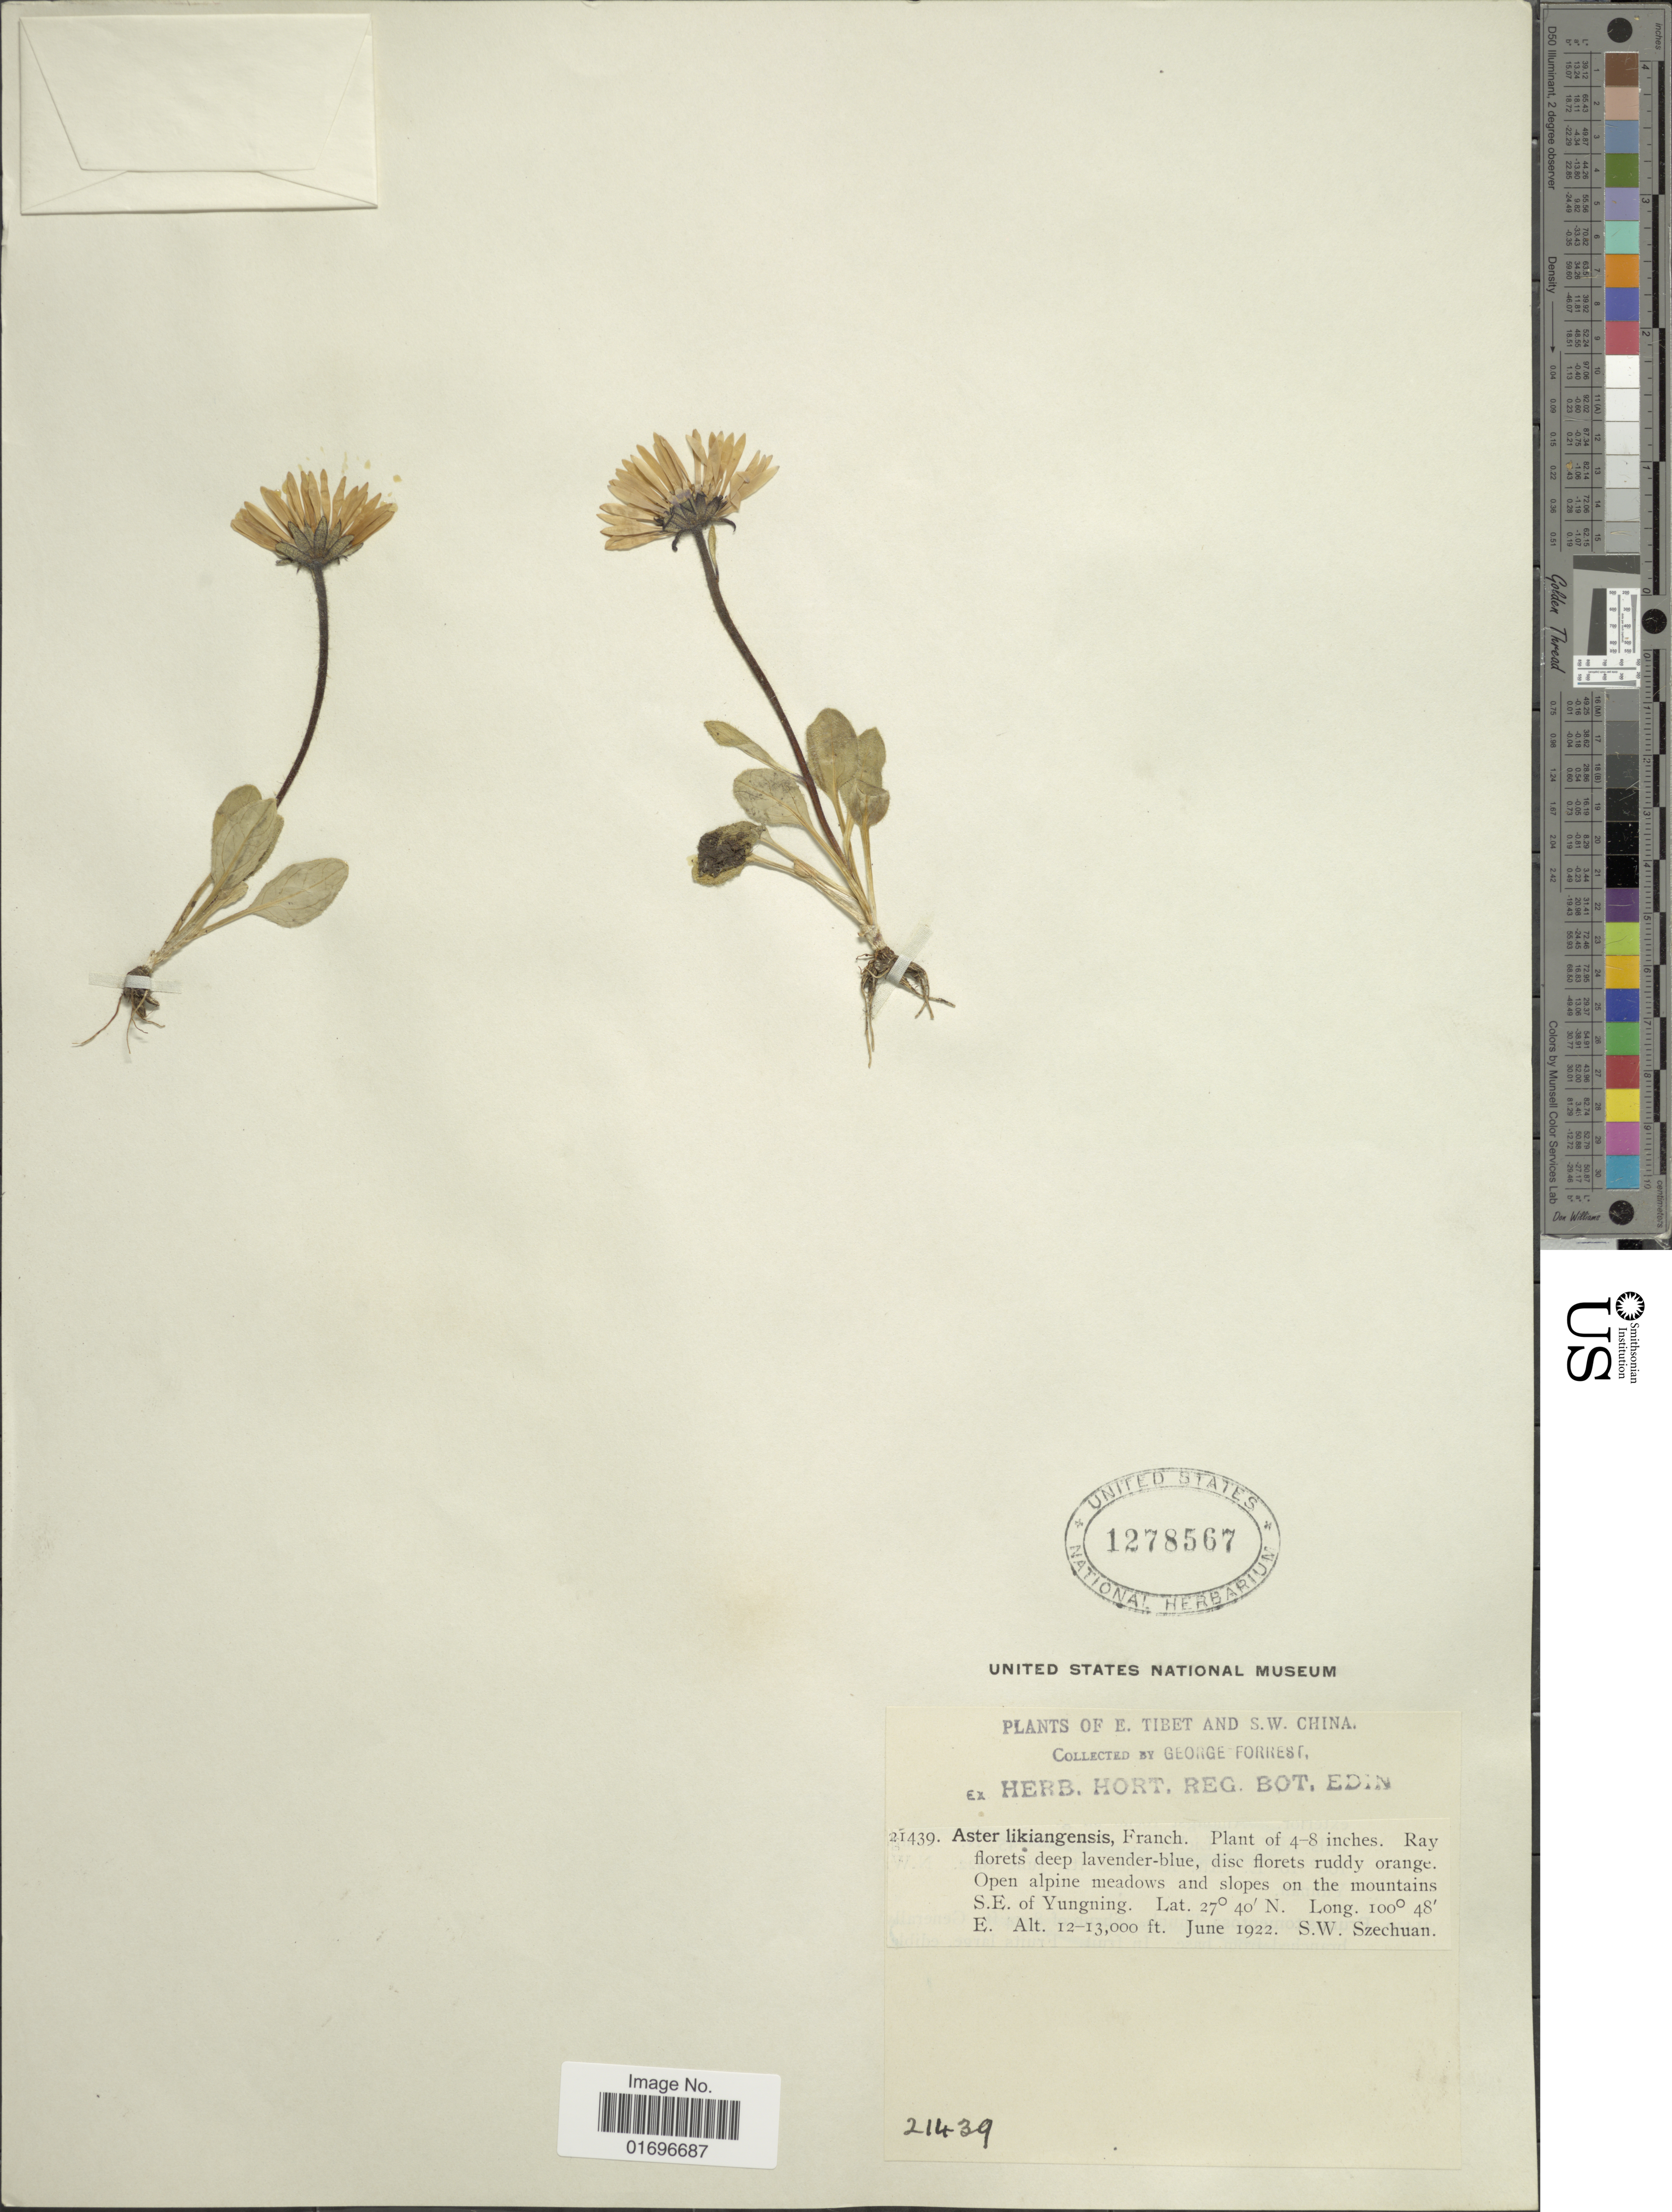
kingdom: Plantae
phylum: Tracheophyta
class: Magnoliopsida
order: Asterales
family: Asteraceae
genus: Aster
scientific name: Aster likiangensis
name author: Franch.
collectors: G. Forrest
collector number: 21439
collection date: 1922-06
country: China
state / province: Sichuan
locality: E. Tibet and S.W. China. Open alpine meadows and slopes on the mountains S.E. Yungning. S.W. Szechuan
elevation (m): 3658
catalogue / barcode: US 1278567